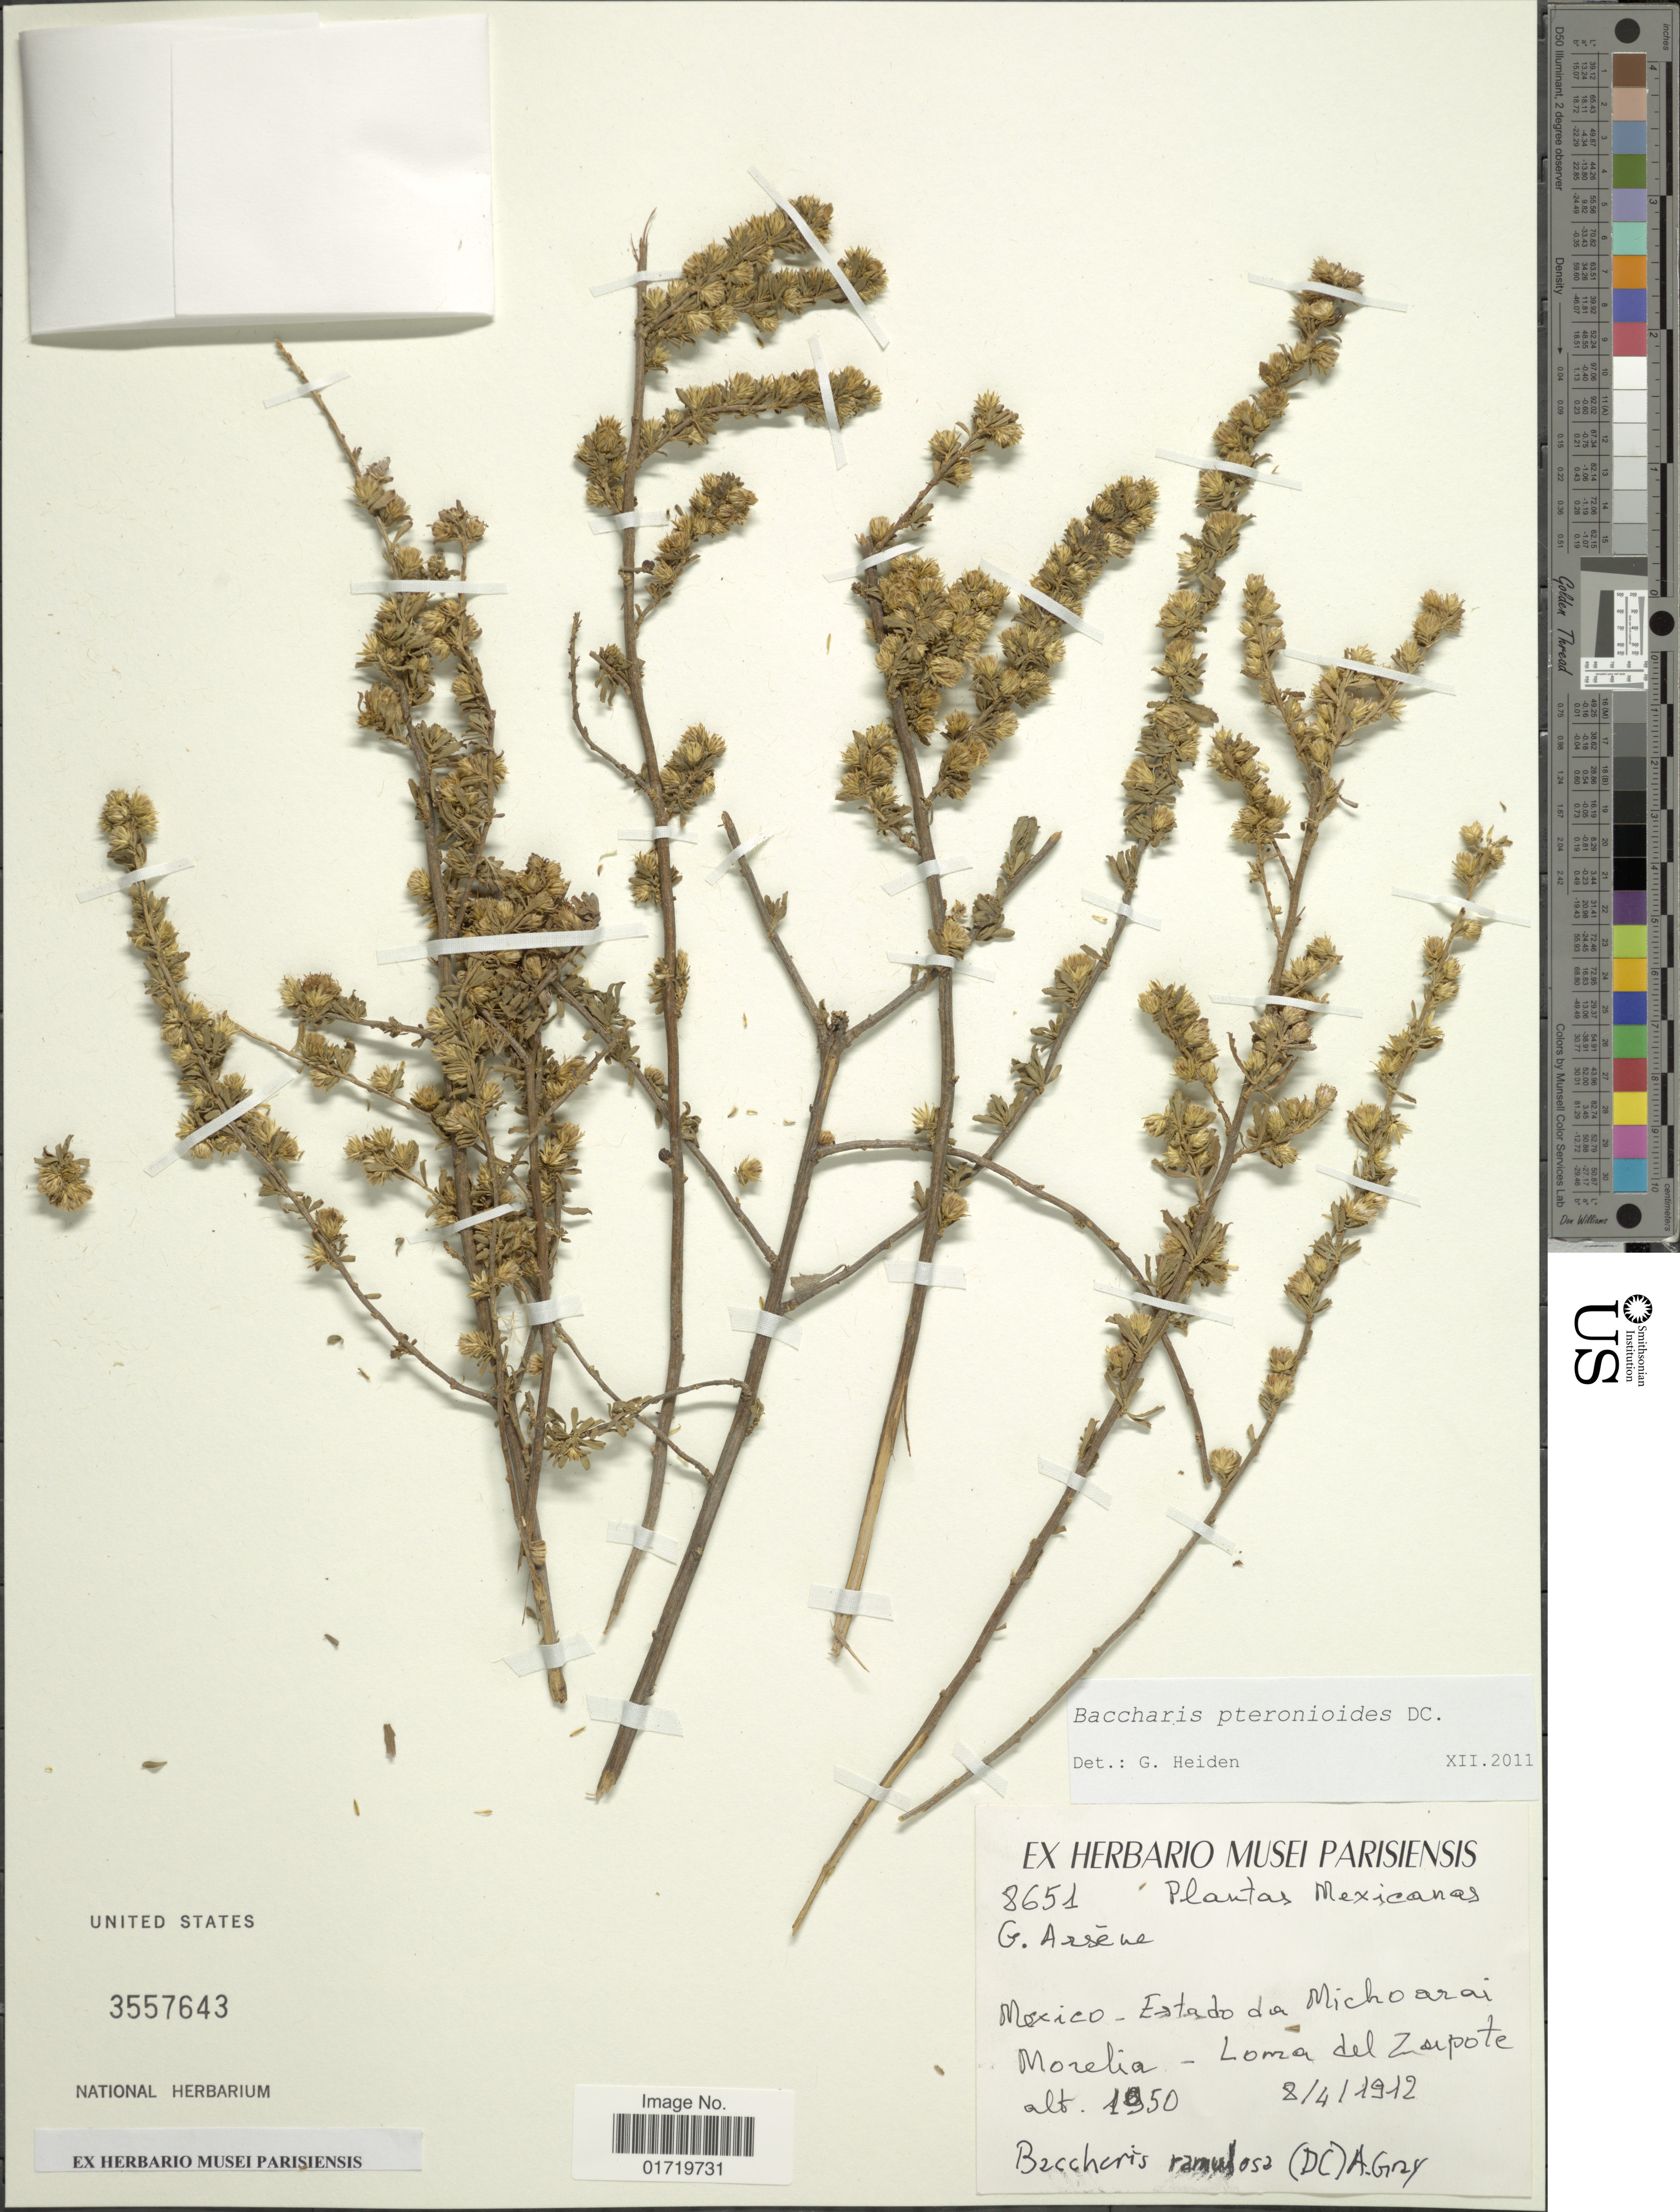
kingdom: Plantae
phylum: Tracheophyta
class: Magnoliopsida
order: Asterales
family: Asteraceae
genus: Baccharis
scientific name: Baccharis pteronioides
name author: DC.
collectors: Bro. G. Arsène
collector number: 89651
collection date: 1912-04-08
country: Mexico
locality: Estado de Michoarai Morelia, Long del Zapote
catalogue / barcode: US 3557643